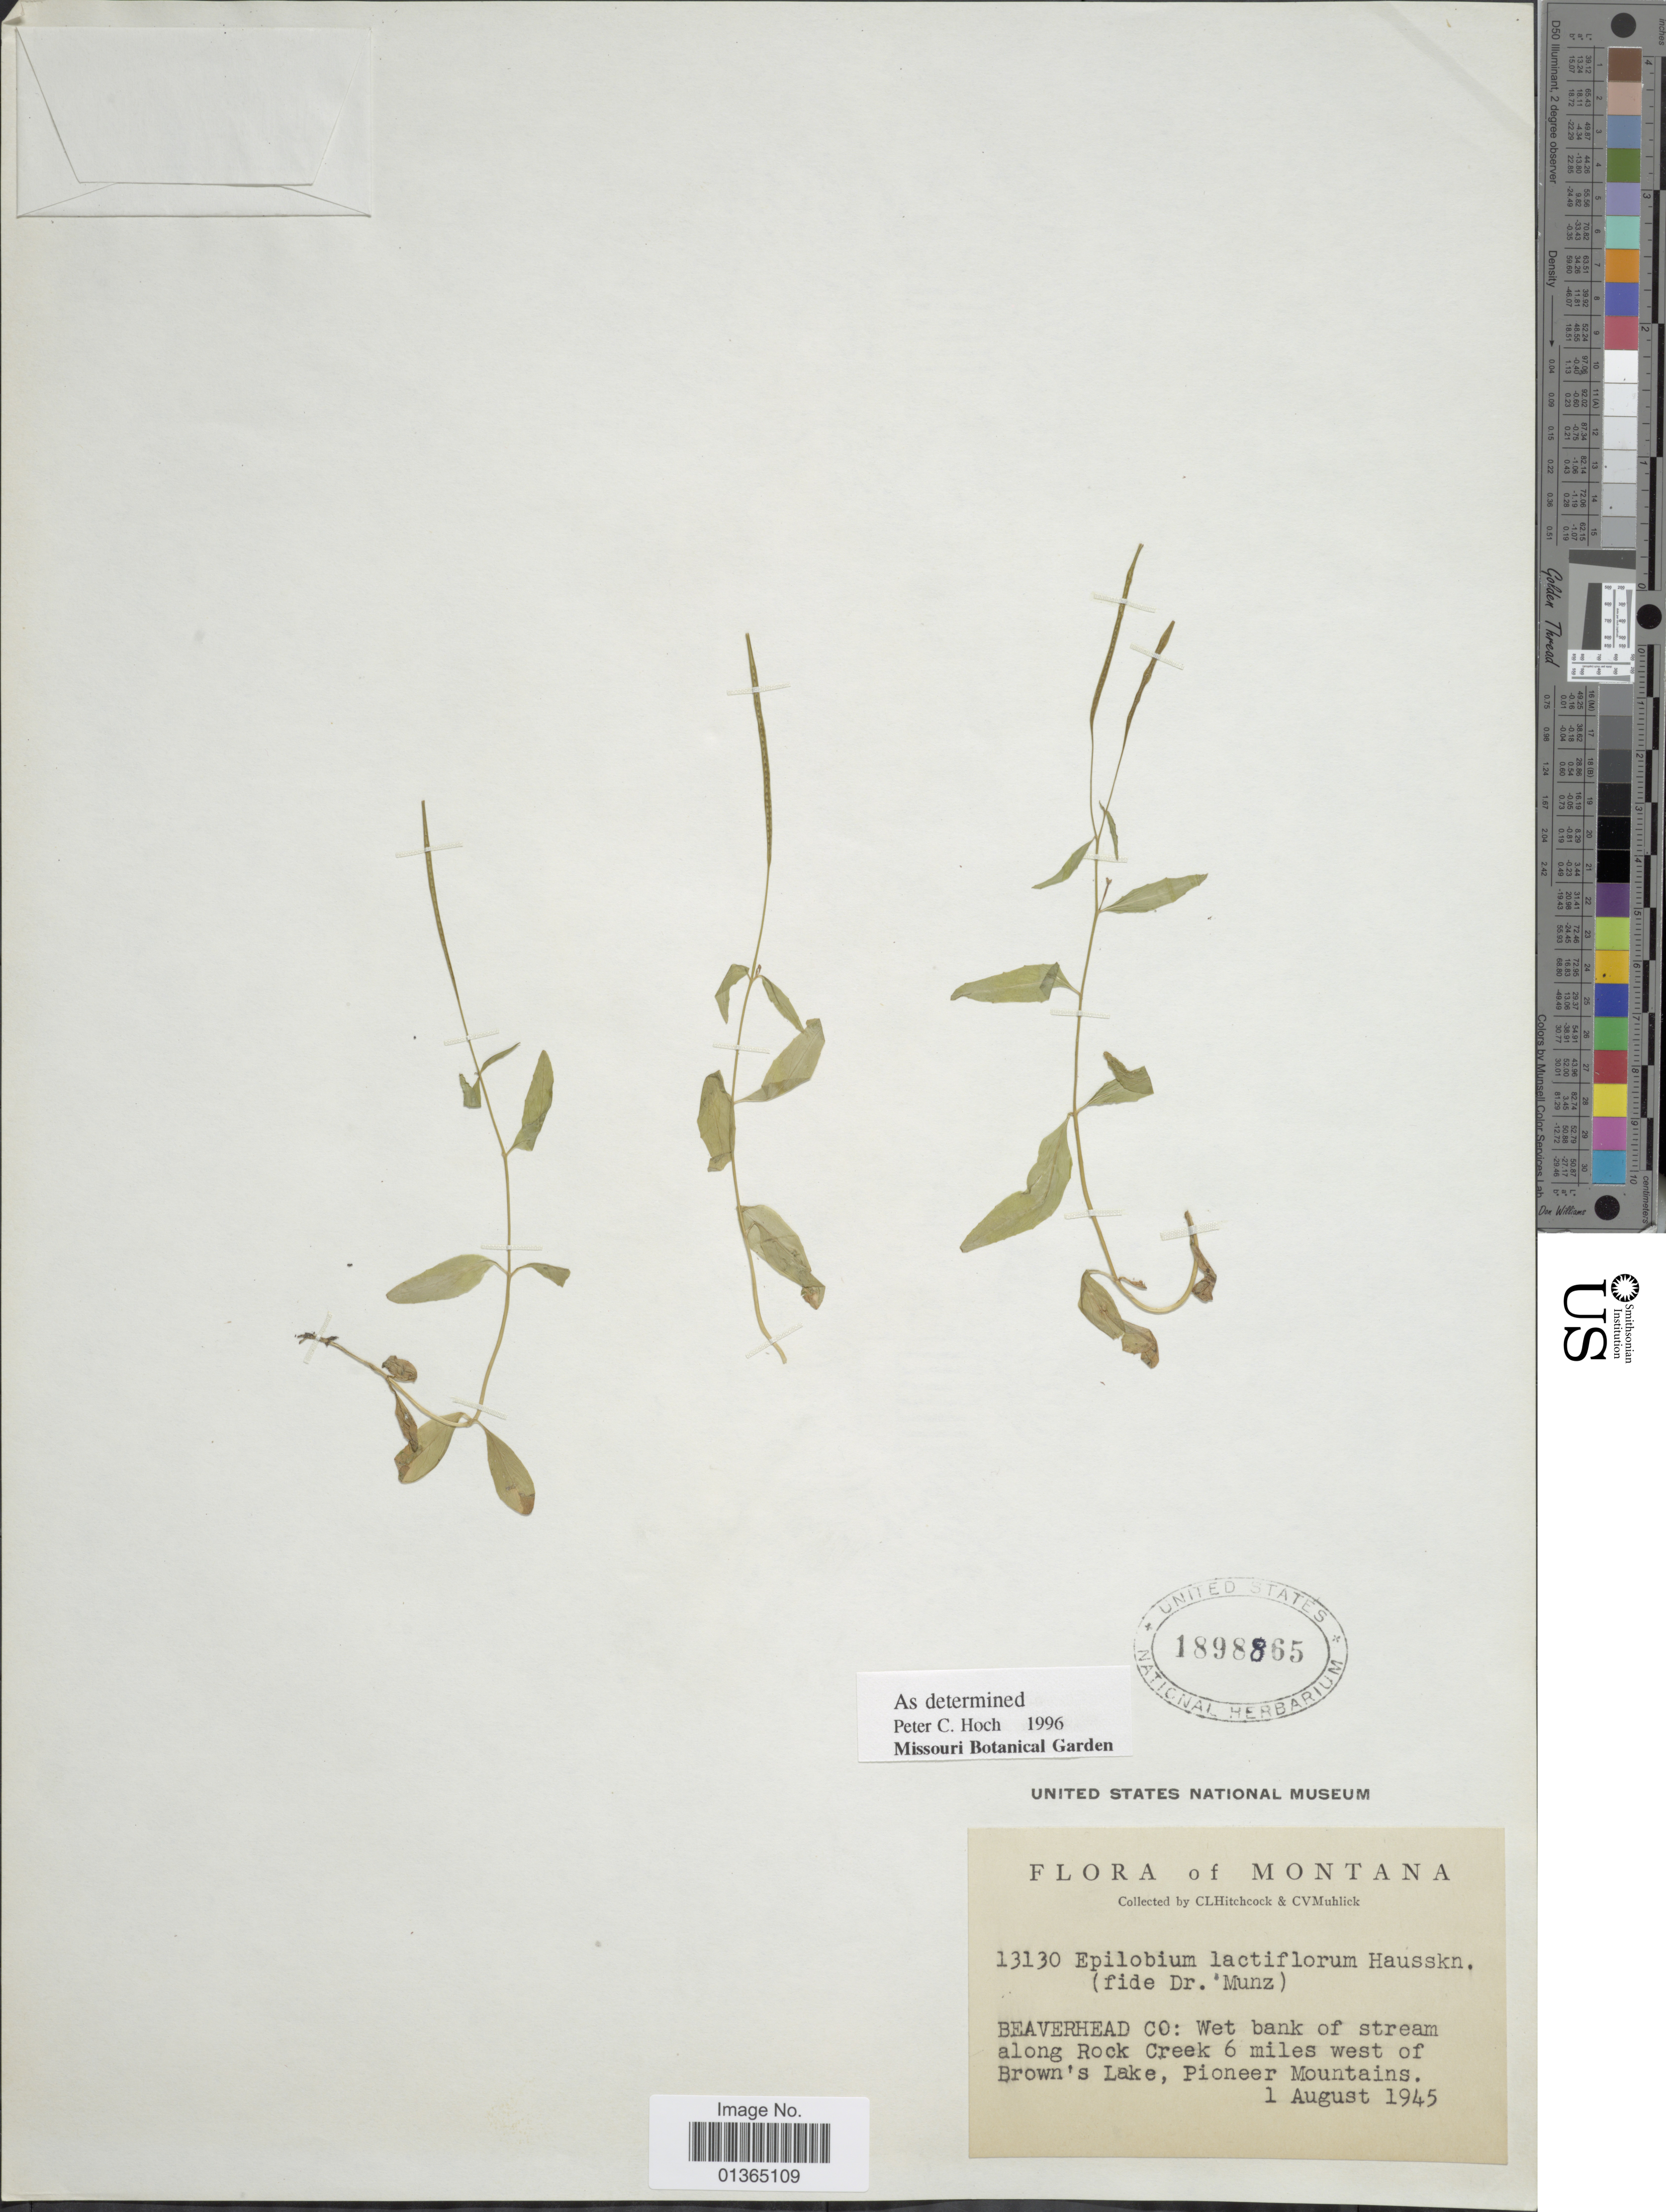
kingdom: Plantae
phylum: Tracheophyta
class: Magnoliopsida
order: Myrtales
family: Onagraceae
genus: Epilobium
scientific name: Epilobium lactiflorum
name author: Hausskn.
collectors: C. L. Hitchcock & C. V. Muhlick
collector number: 13130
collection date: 1945-08-01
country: United States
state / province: Montana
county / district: Beaverhead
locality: Wet bank of stream along Rock Creek 6 miles W of Brown's Lake, Pioneer Mountains.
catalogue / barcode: US 1898865